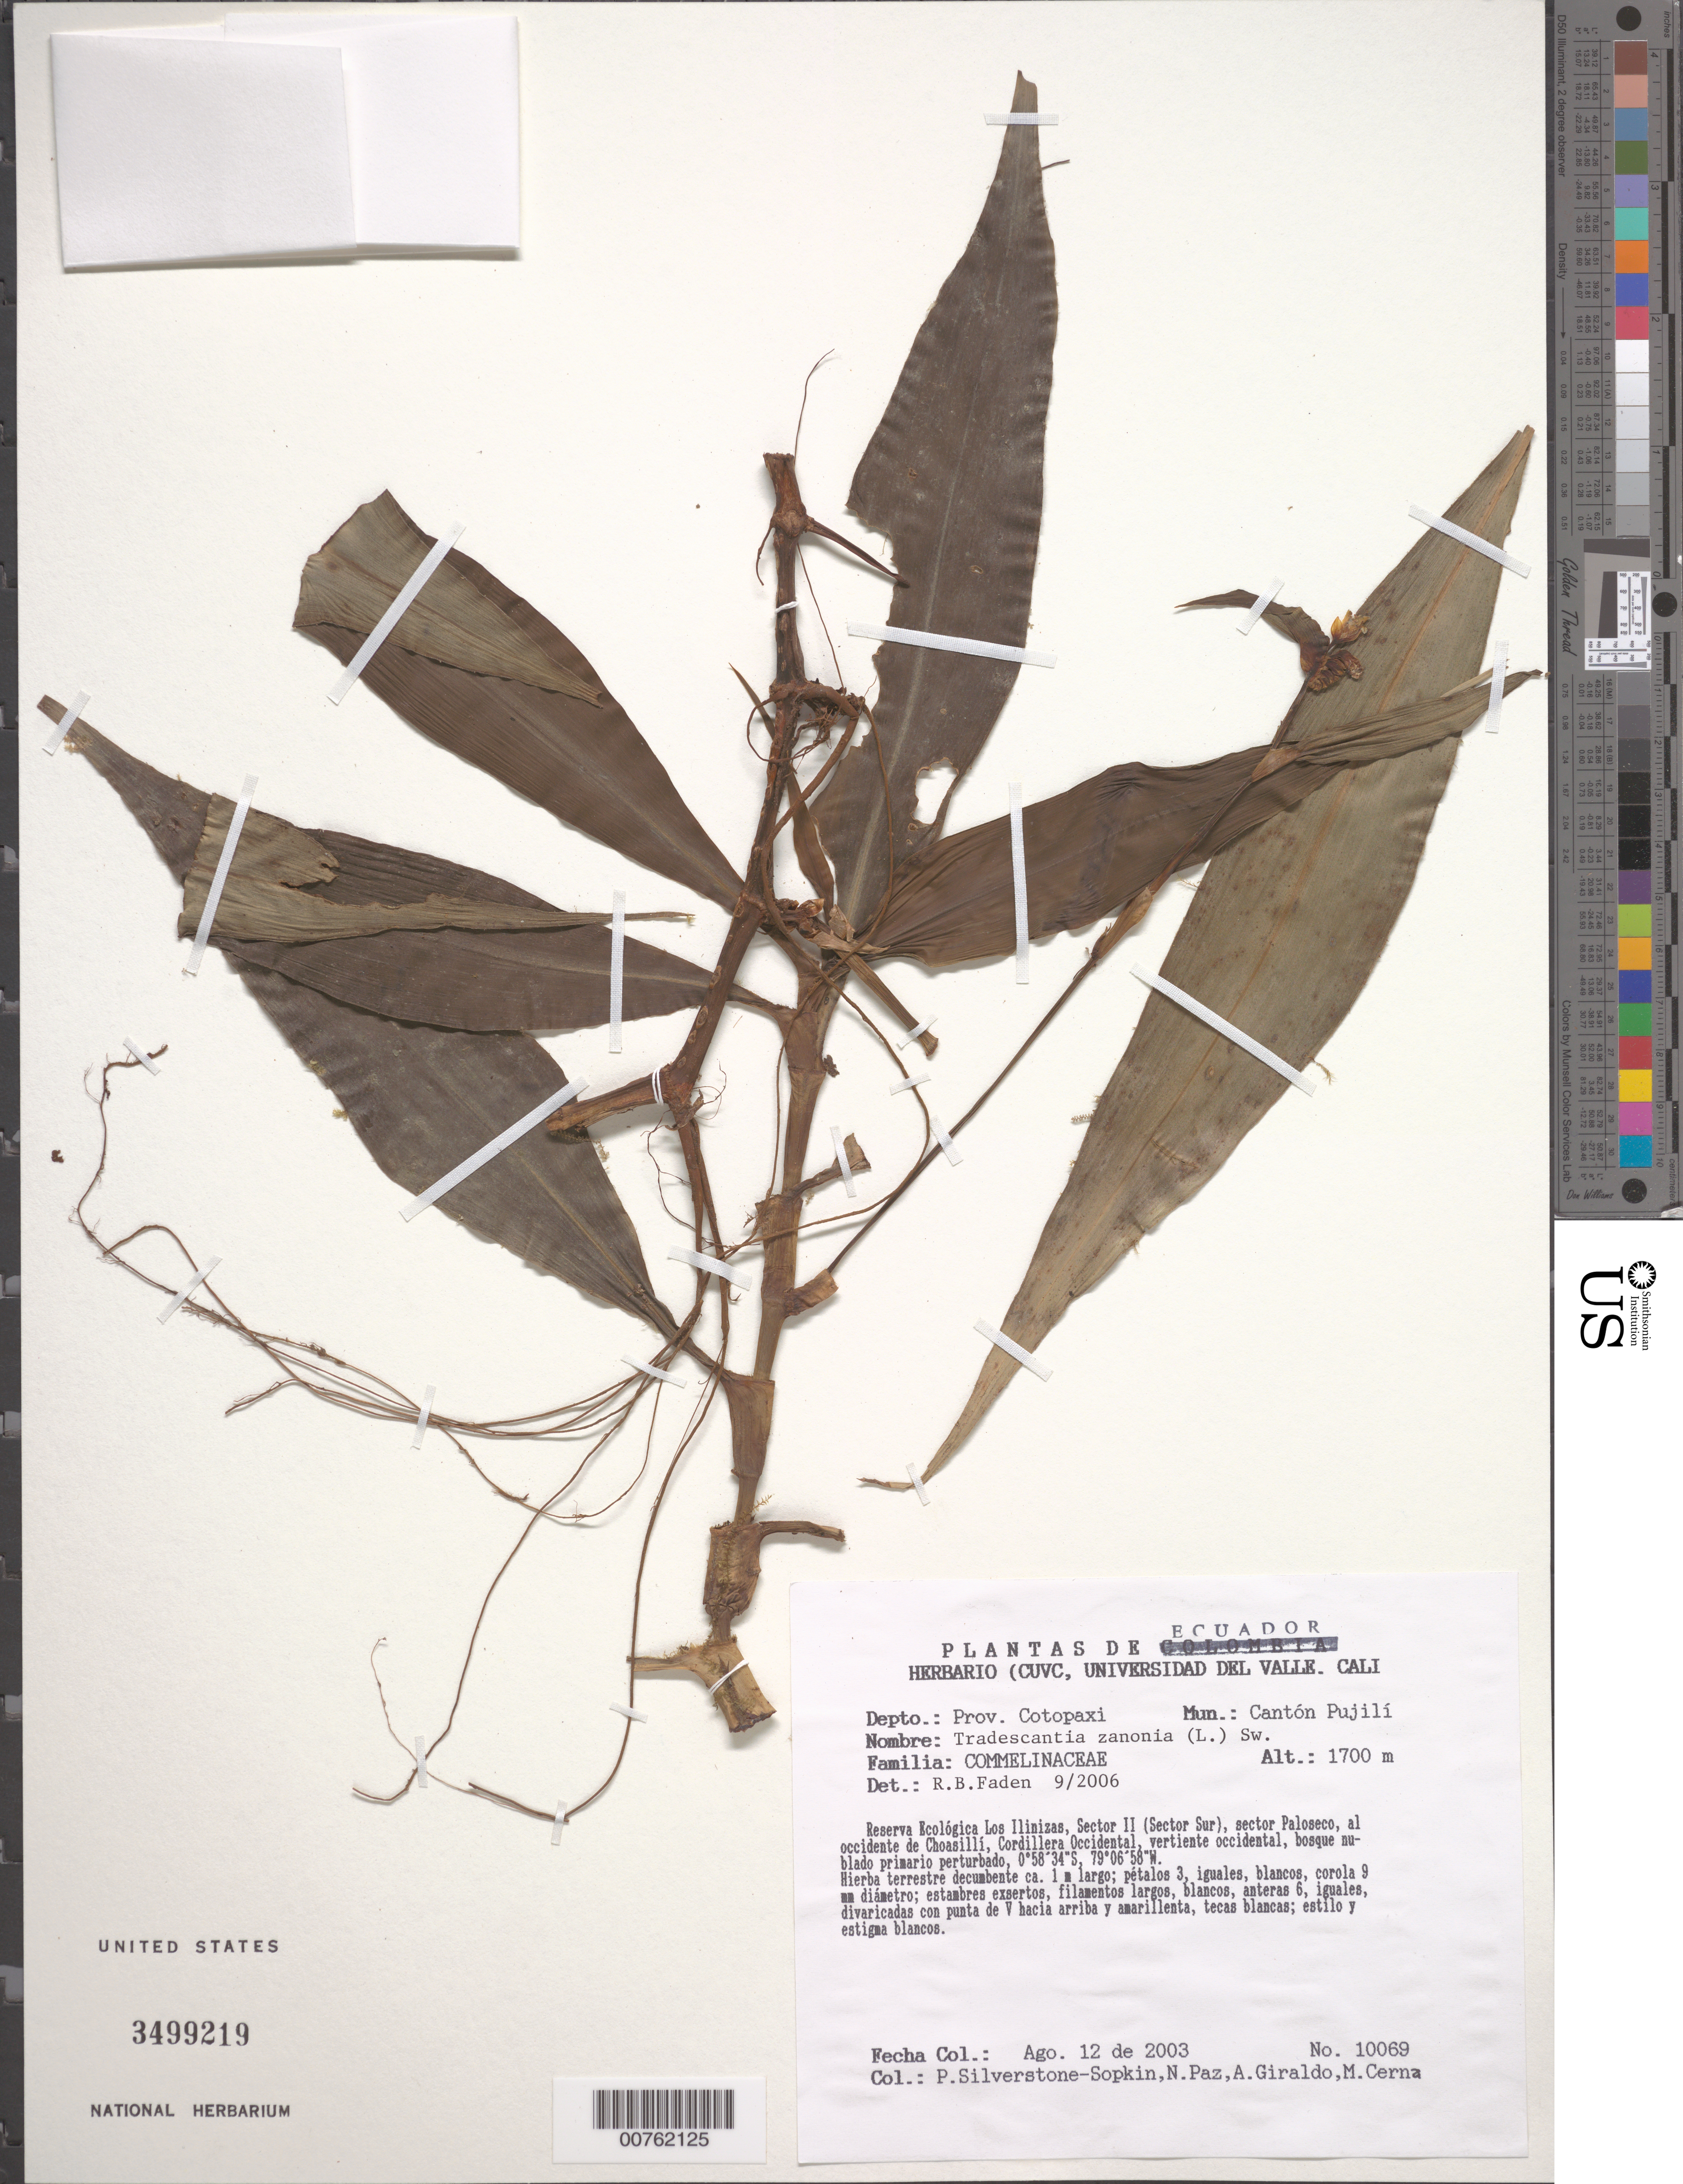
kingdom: Plantae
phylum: Tracheophyta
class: Liliopsida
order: Commelinales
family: Commelinaceae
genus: Tradescantia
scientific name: Tradescantia zanonia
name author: (L.) Sw.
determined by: Faden, Robert B., (US), Smithsonian Institution - National Museum of Natural History (UNITED STATES)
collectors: P. A. Silverstone-Sopkin, N. Paz, A. Giraldo & M. Cerna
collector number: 10069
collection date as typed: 12 Aug 2003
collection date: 2003-08-12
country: Ecuador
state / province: Cotopaxi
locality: Canton Pujili. Reserva Ecologica Los Ilinizas, Sector II (Sector Sur), sector Paloseco, al occidente de Choasilli, Cordillera Occidental, Vertiente Occidental, Bosque Nublado Primario.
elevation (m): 1700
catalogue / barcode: US 3499219